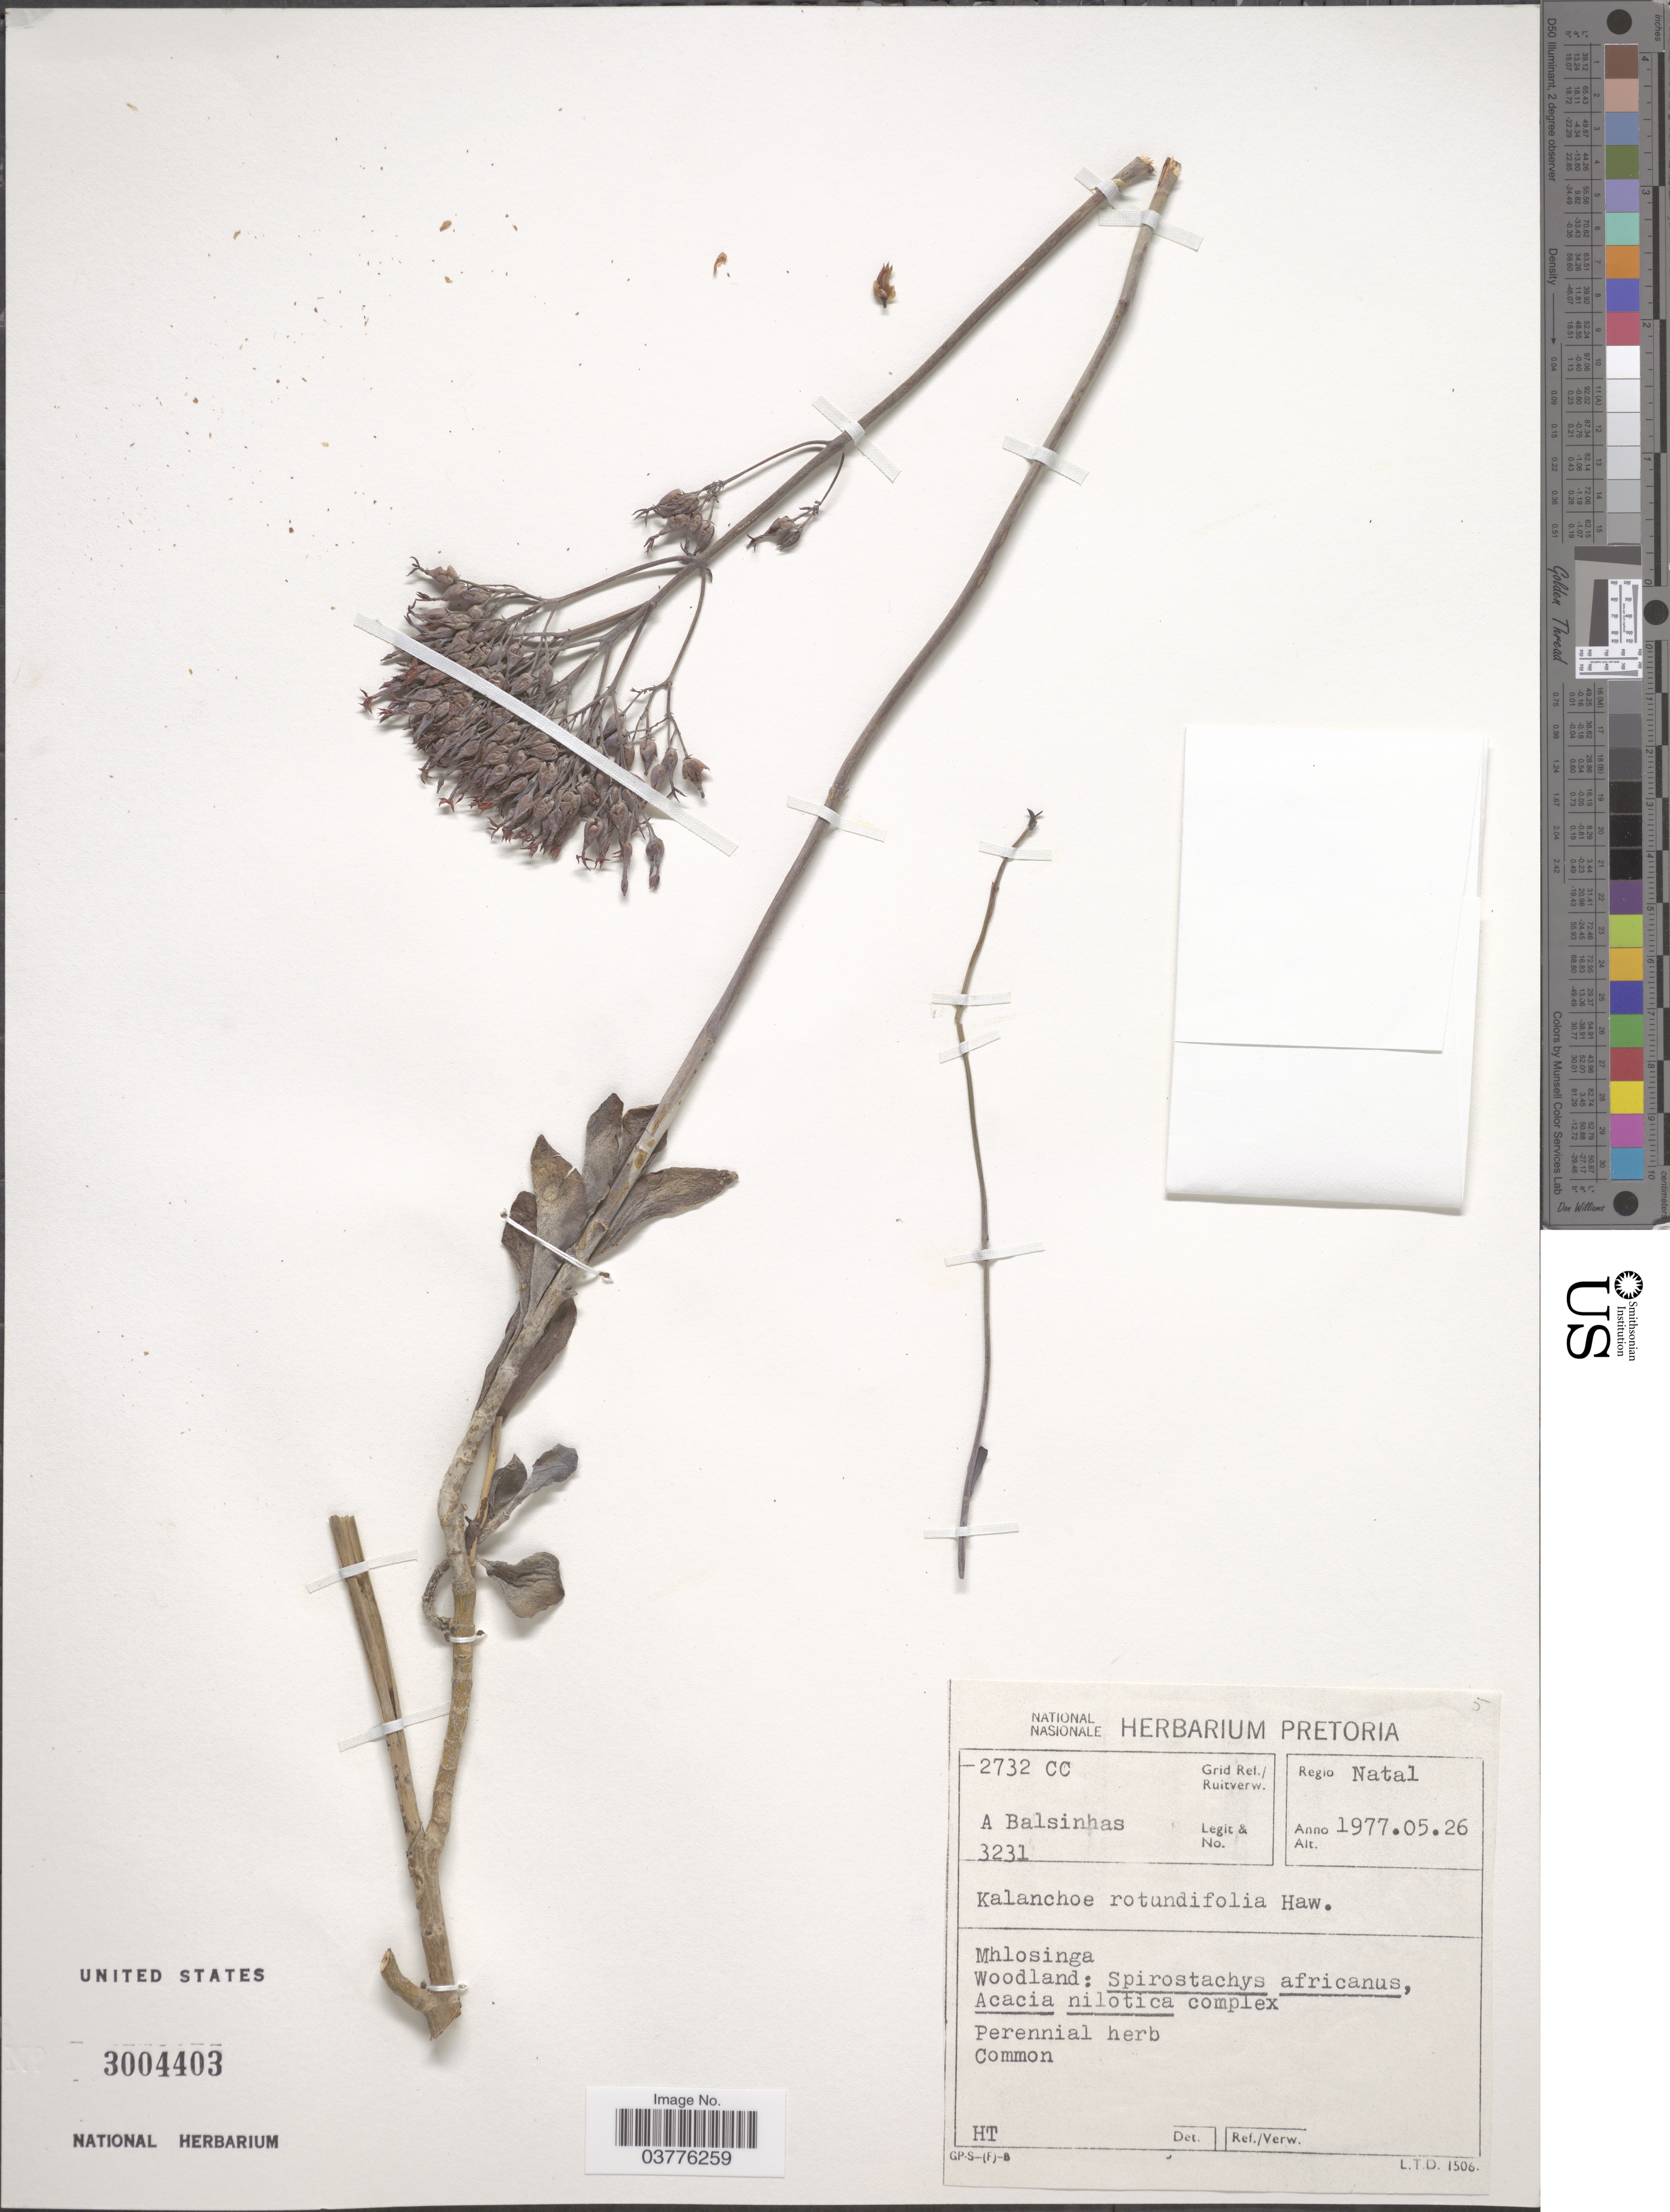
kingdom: Plantae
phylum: Tracheophyta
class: Magnoliopsida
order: Saxifragales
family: Crassulaceae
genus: Kalanchoe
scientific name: Kalanchoe rotundifolia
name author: (Haw.) Haw.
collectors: A. A. Balsinhas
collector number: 3231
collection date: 1977-05-26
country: South Africa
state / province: KwaZulu-Natal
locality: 2732 CC Grid Ref./ Ruitverw. Regio Natal. Mhlosinga.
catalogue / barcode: US 3004403